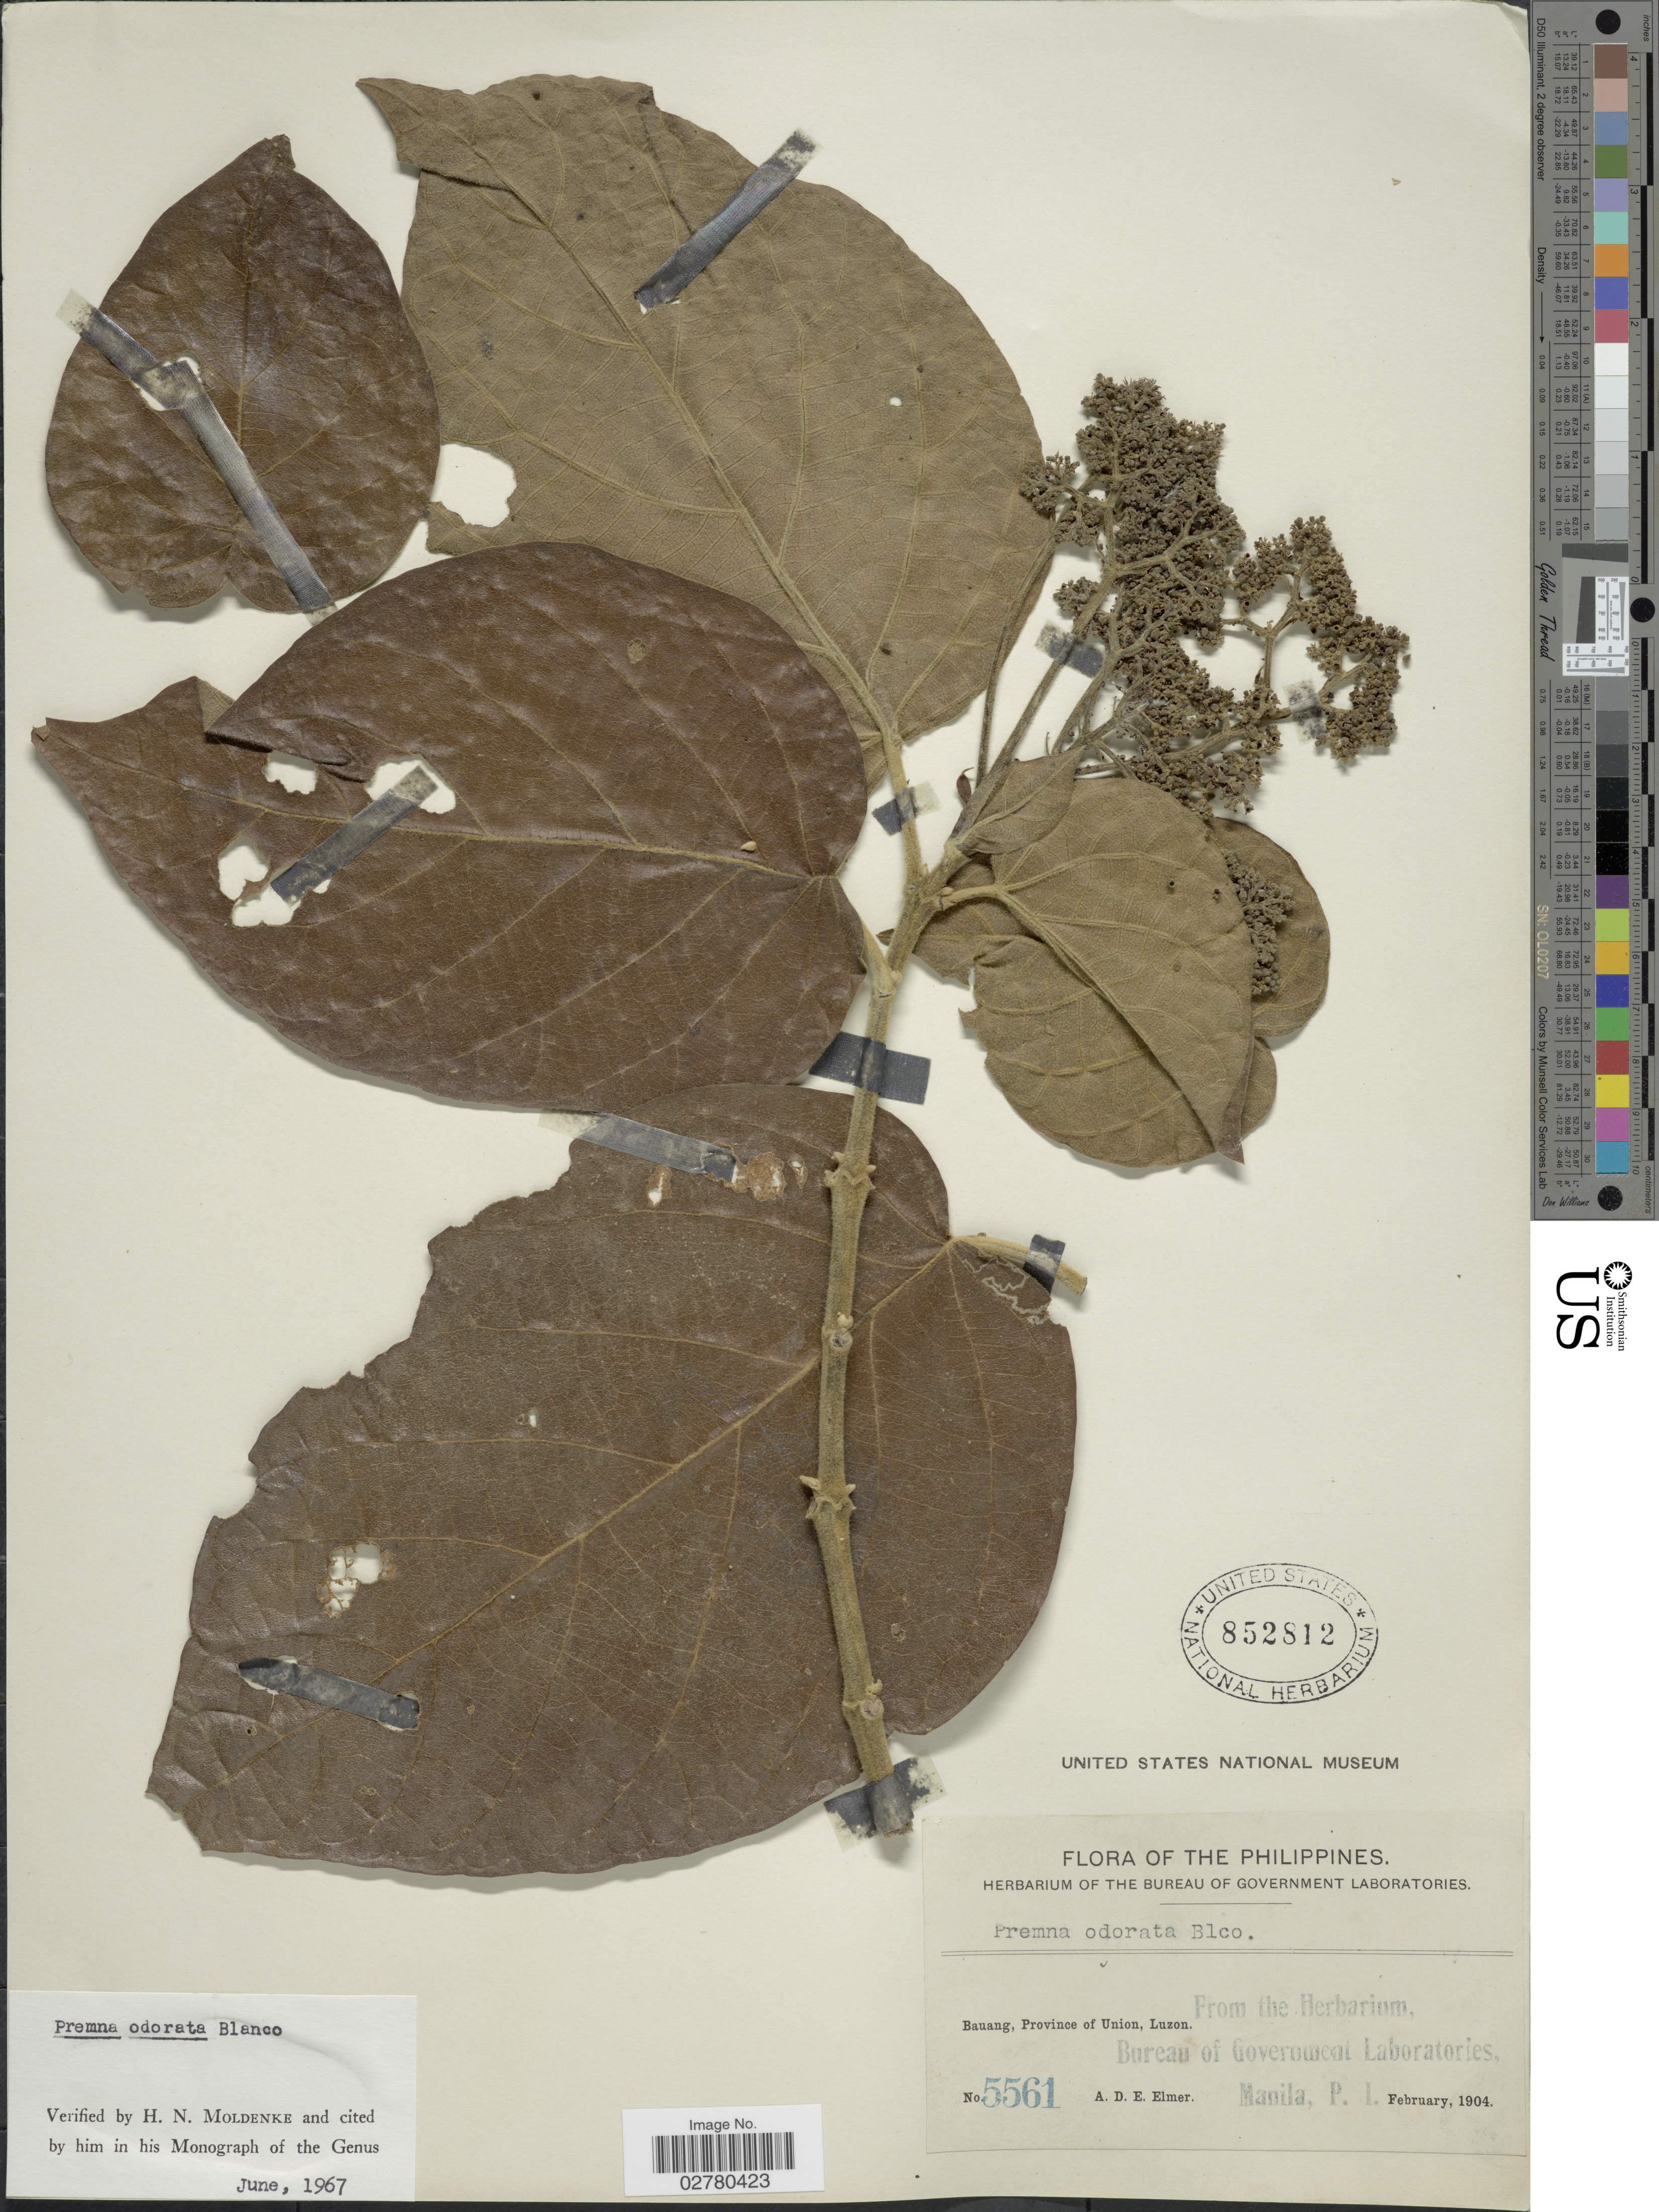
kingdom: Plantae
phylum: Tracheophyta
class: Magnoliopsida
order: Lamiales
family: Lamiaceae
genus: Premna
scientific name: Premna odorata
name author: Blanco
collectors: A. D. E. Elmer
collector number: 5561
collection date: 1904-02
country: Philippines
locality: Bauang, Province of Union, Luzon.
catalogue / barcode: US 852812